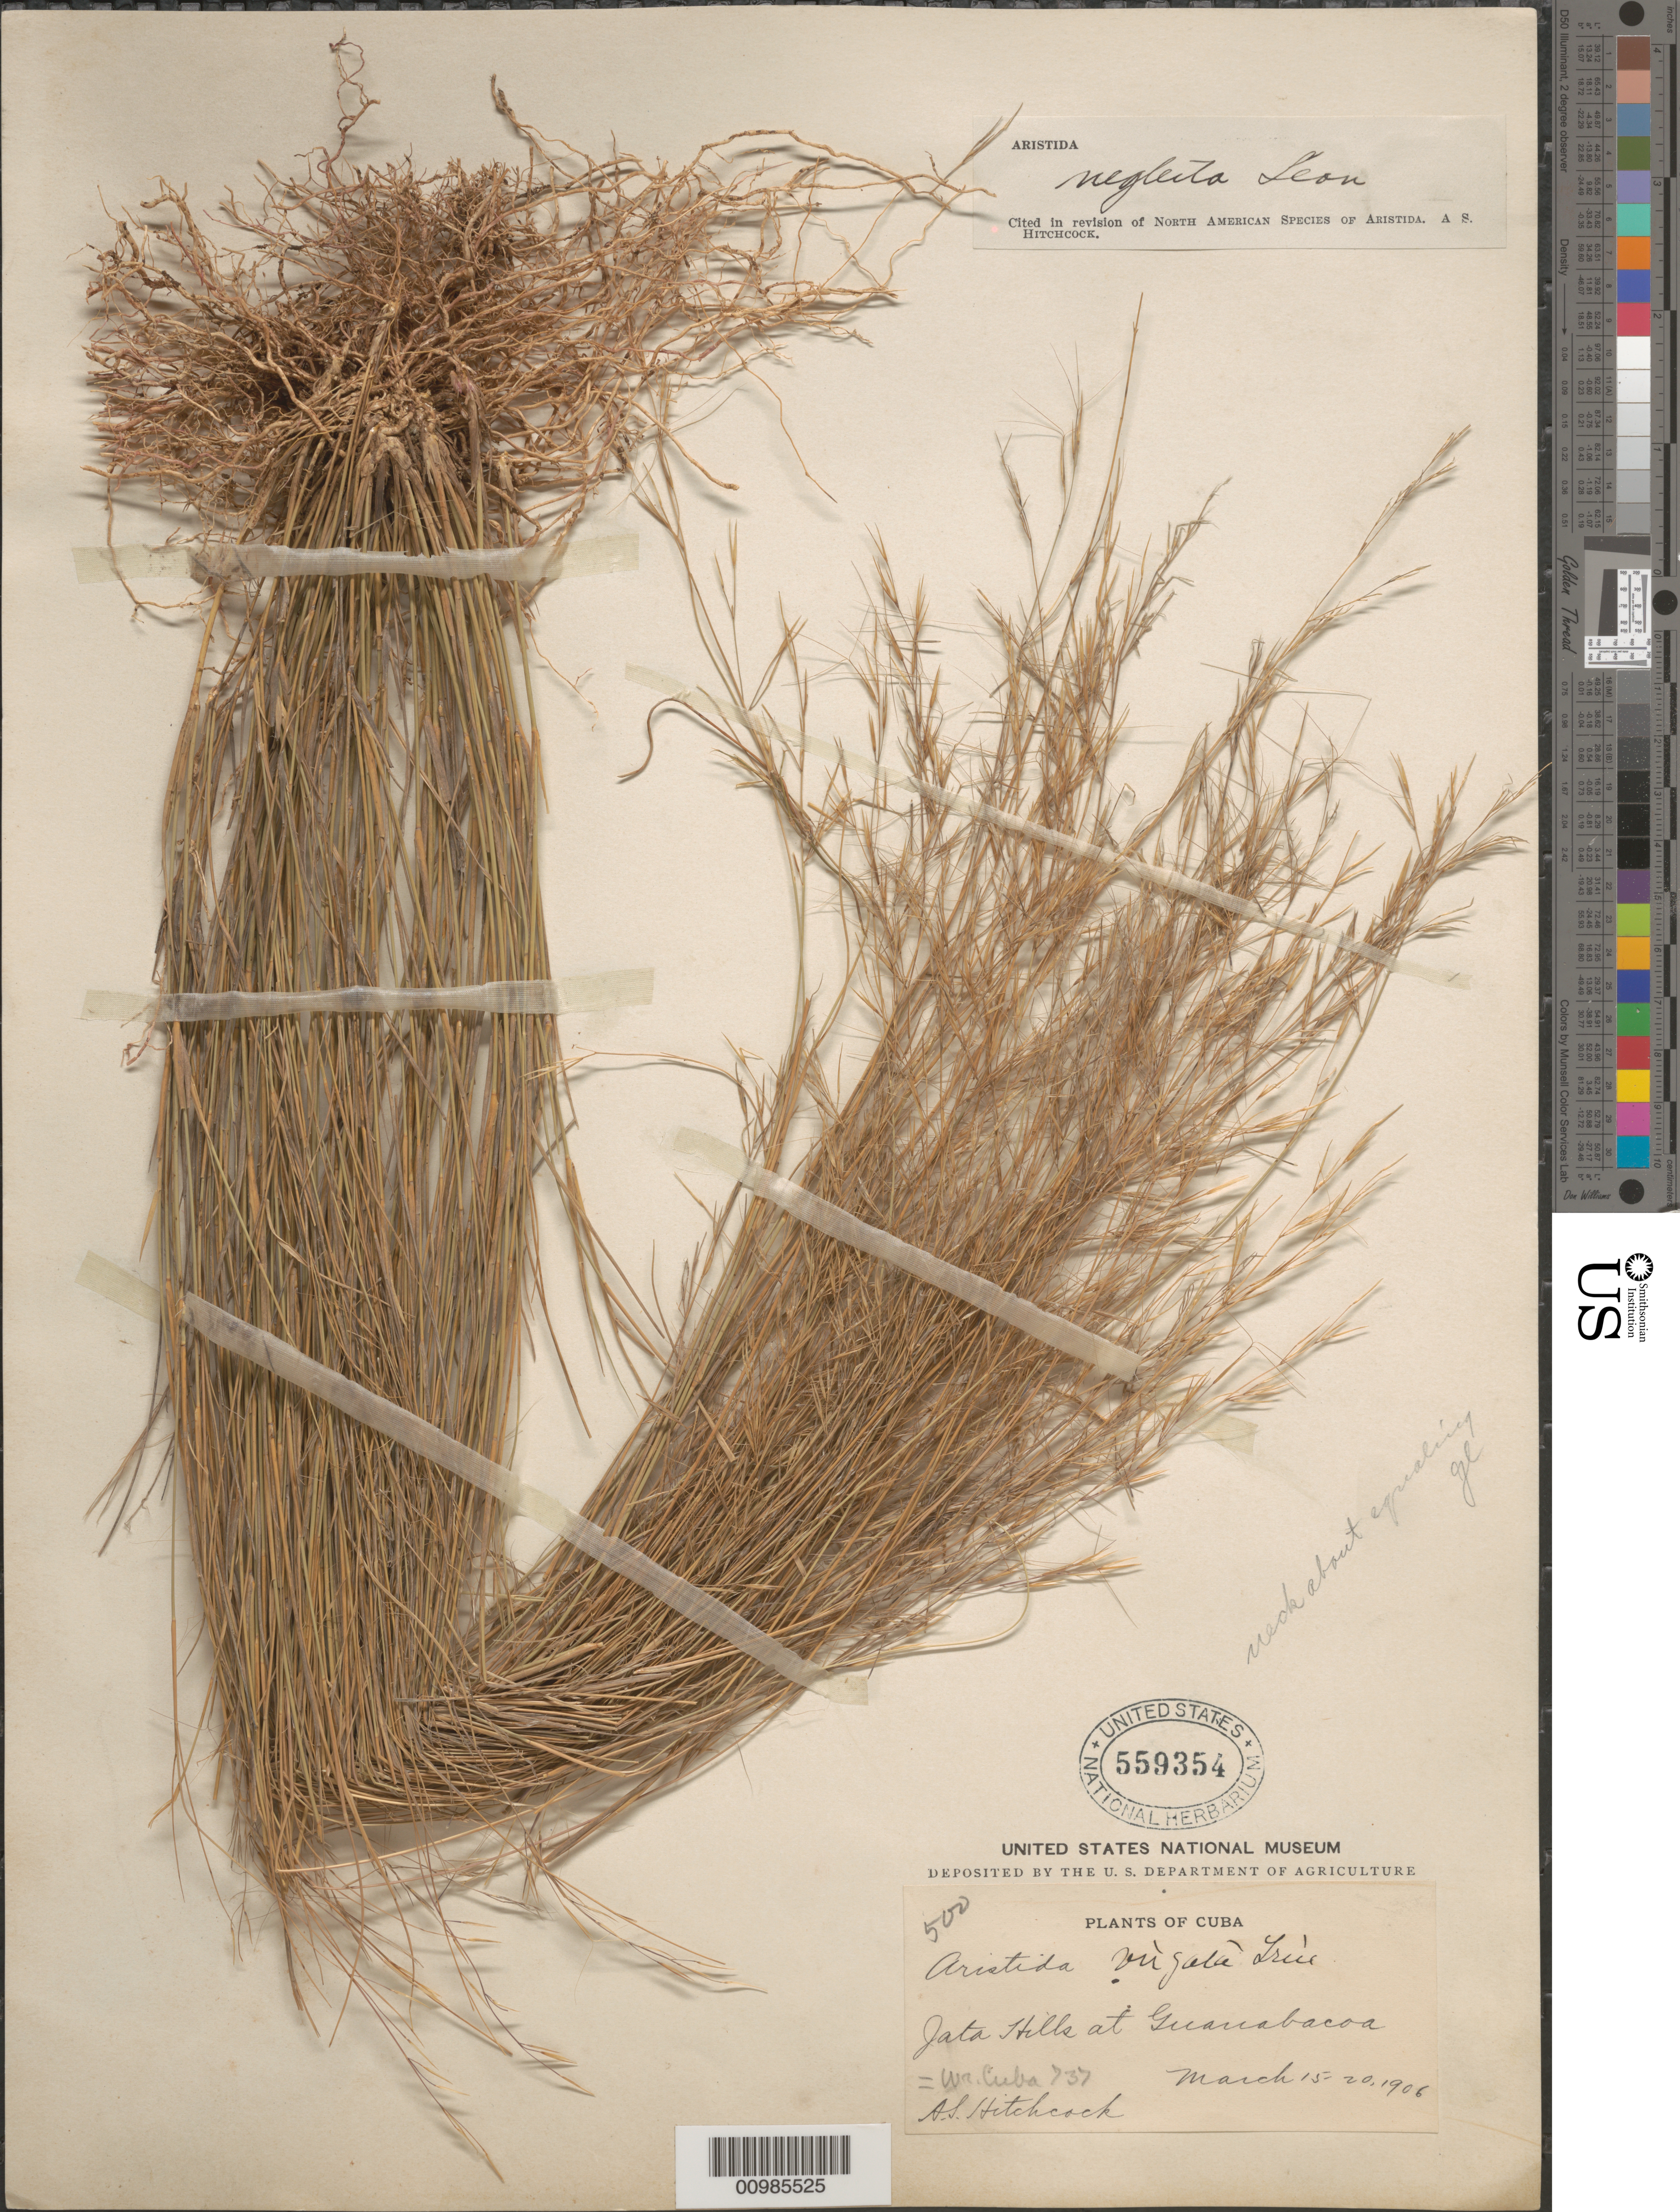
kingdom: Plantae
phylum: Tracheophyta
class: Liliopsida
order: Poales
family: Poaceae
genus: Aristida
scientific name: Aristida neglecta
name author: León ex Hitchc.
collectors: A. S. Hitchcock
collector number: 500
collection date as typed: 15 Mar 1906 to20 Mar 1906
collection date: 1906-03-15/1906-03-20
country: Cuba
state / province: La Habana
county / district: Municipio Guanabacoa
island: Cuba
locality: Guanabacoa, Jata Hills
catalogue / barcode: US 559354